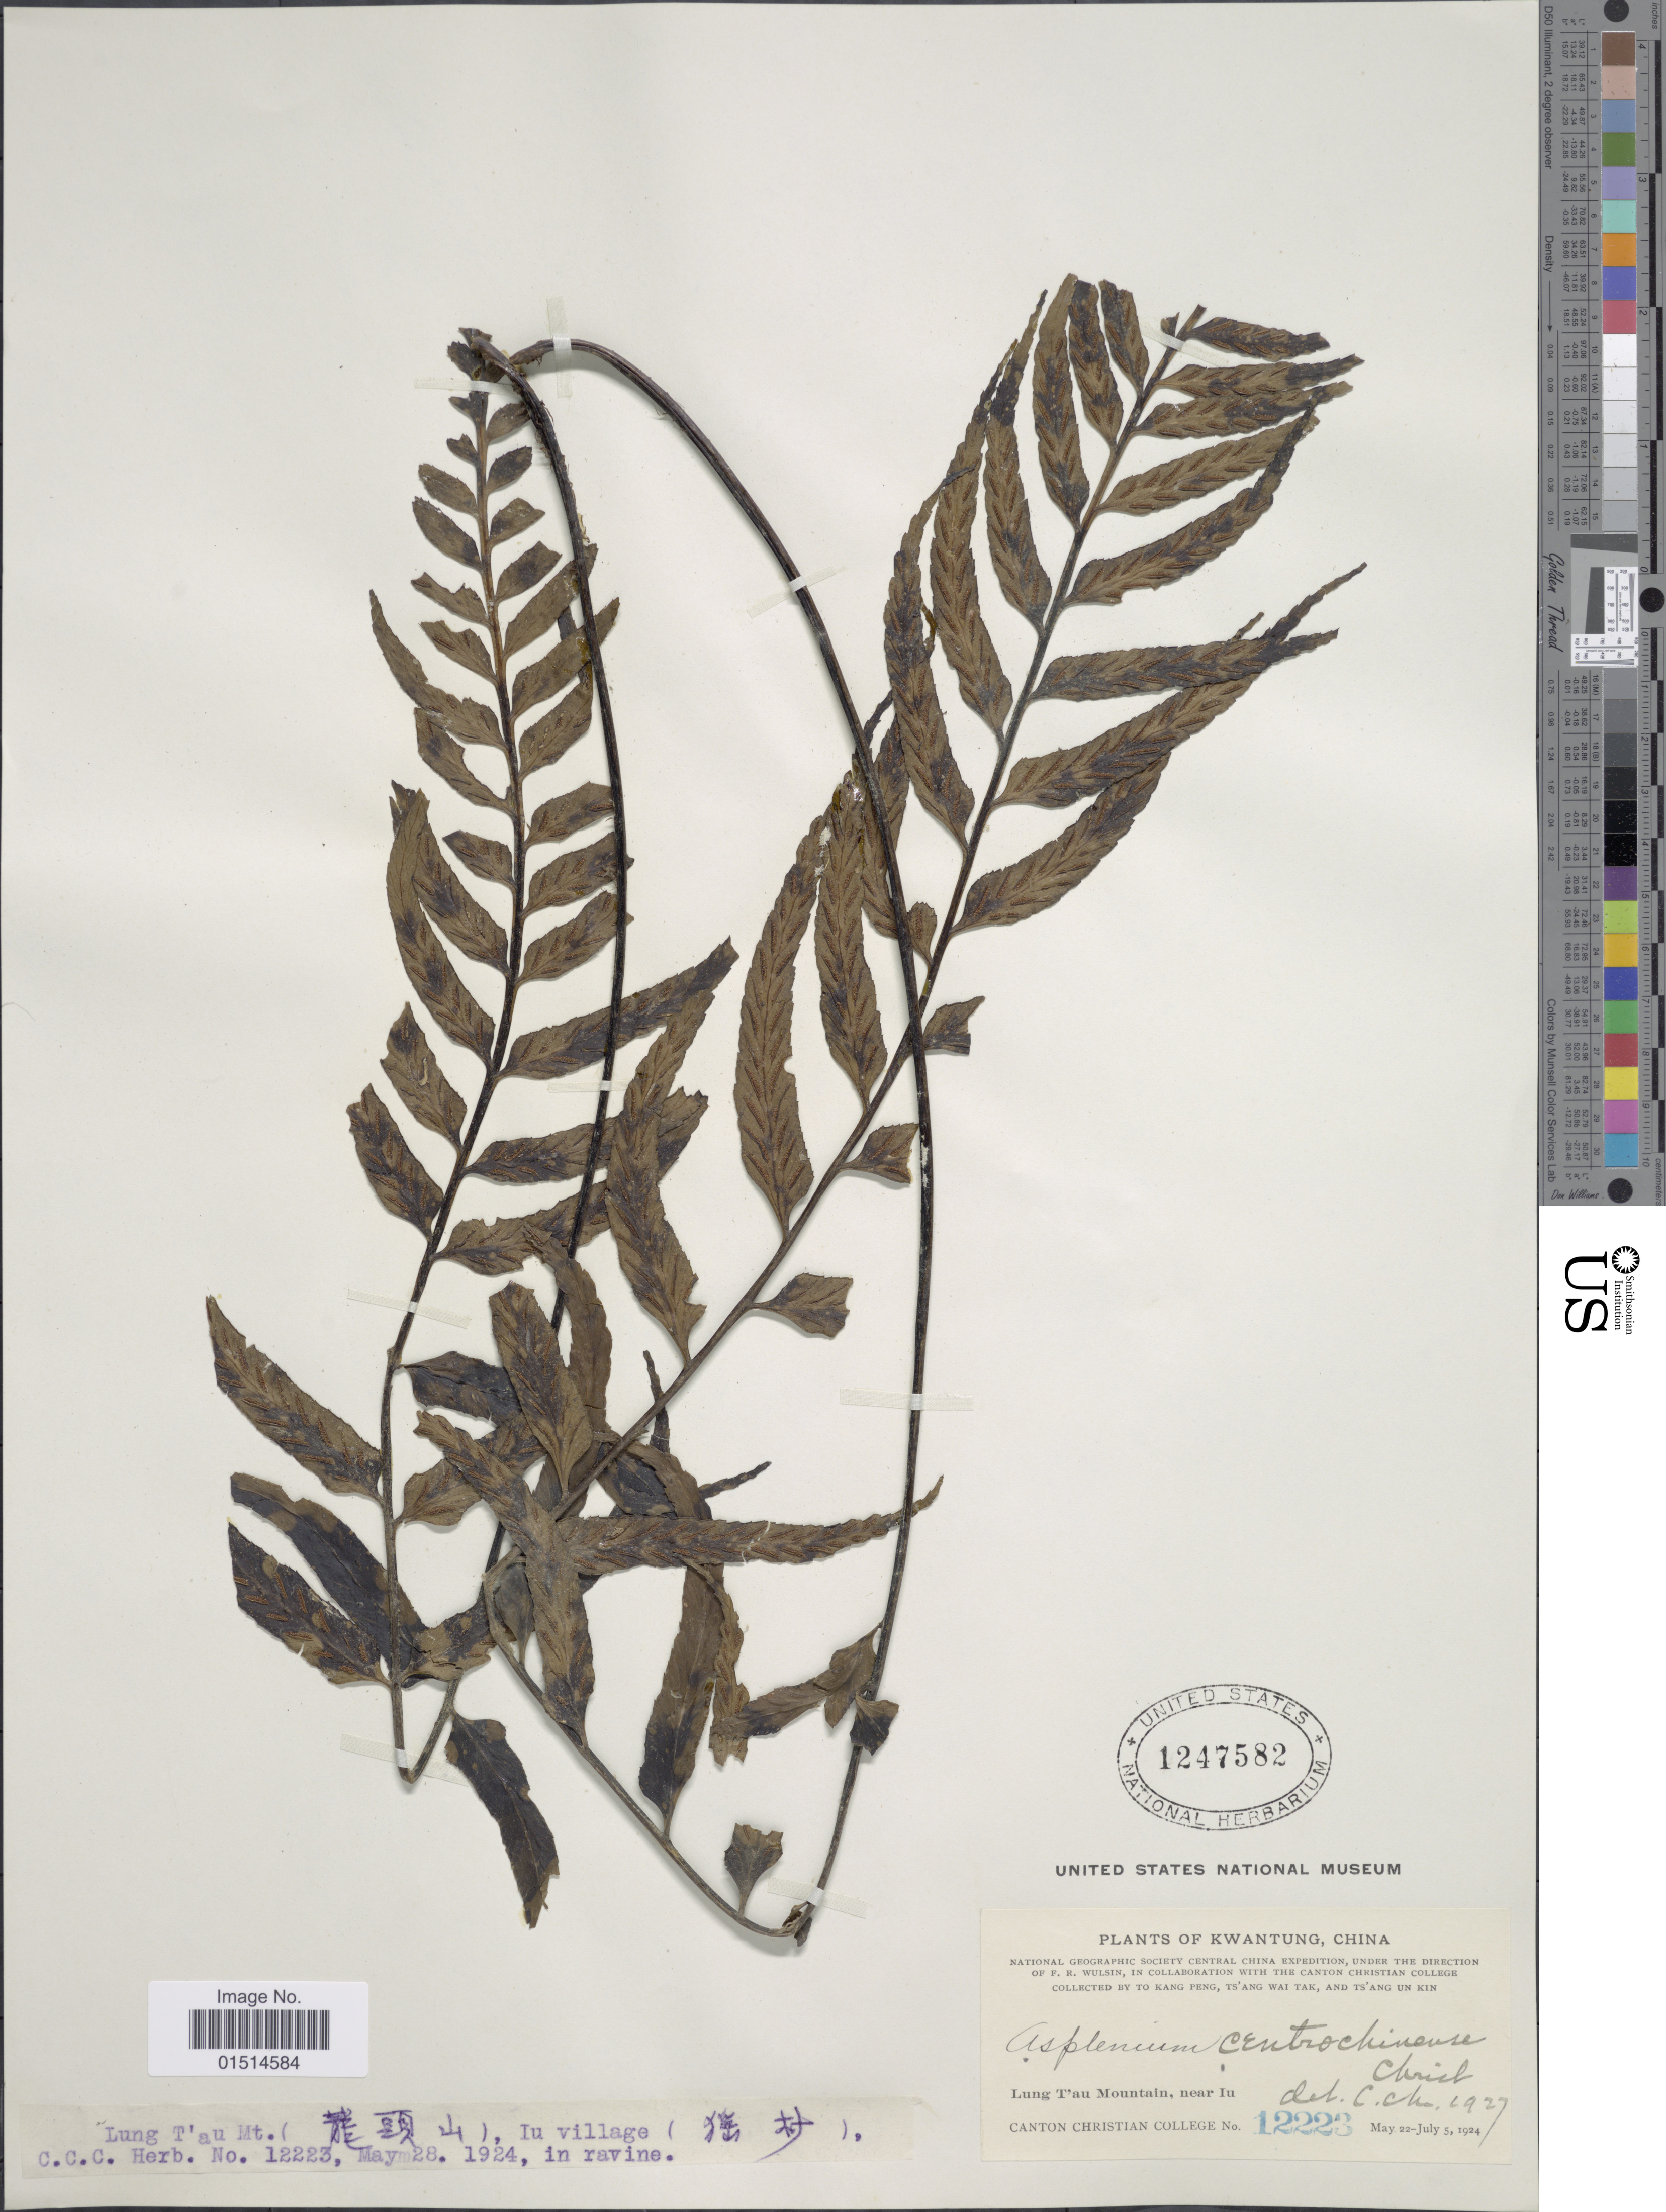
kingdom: Plantae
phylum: Tracheophyta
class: Polypodiopsida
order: Polypodiales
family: Aspleniaceae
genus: Asplenium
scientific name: Asplenium centrochinensis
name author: Christ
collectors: Kang Peng To, W. T. Tsang & U. K. Tsang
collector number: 12223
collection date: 1924-05-22/1924-07-05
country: China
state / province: Guangdong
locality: Kwangtung, Lung Tau Mountain, near Iu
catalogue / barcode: US 1247582